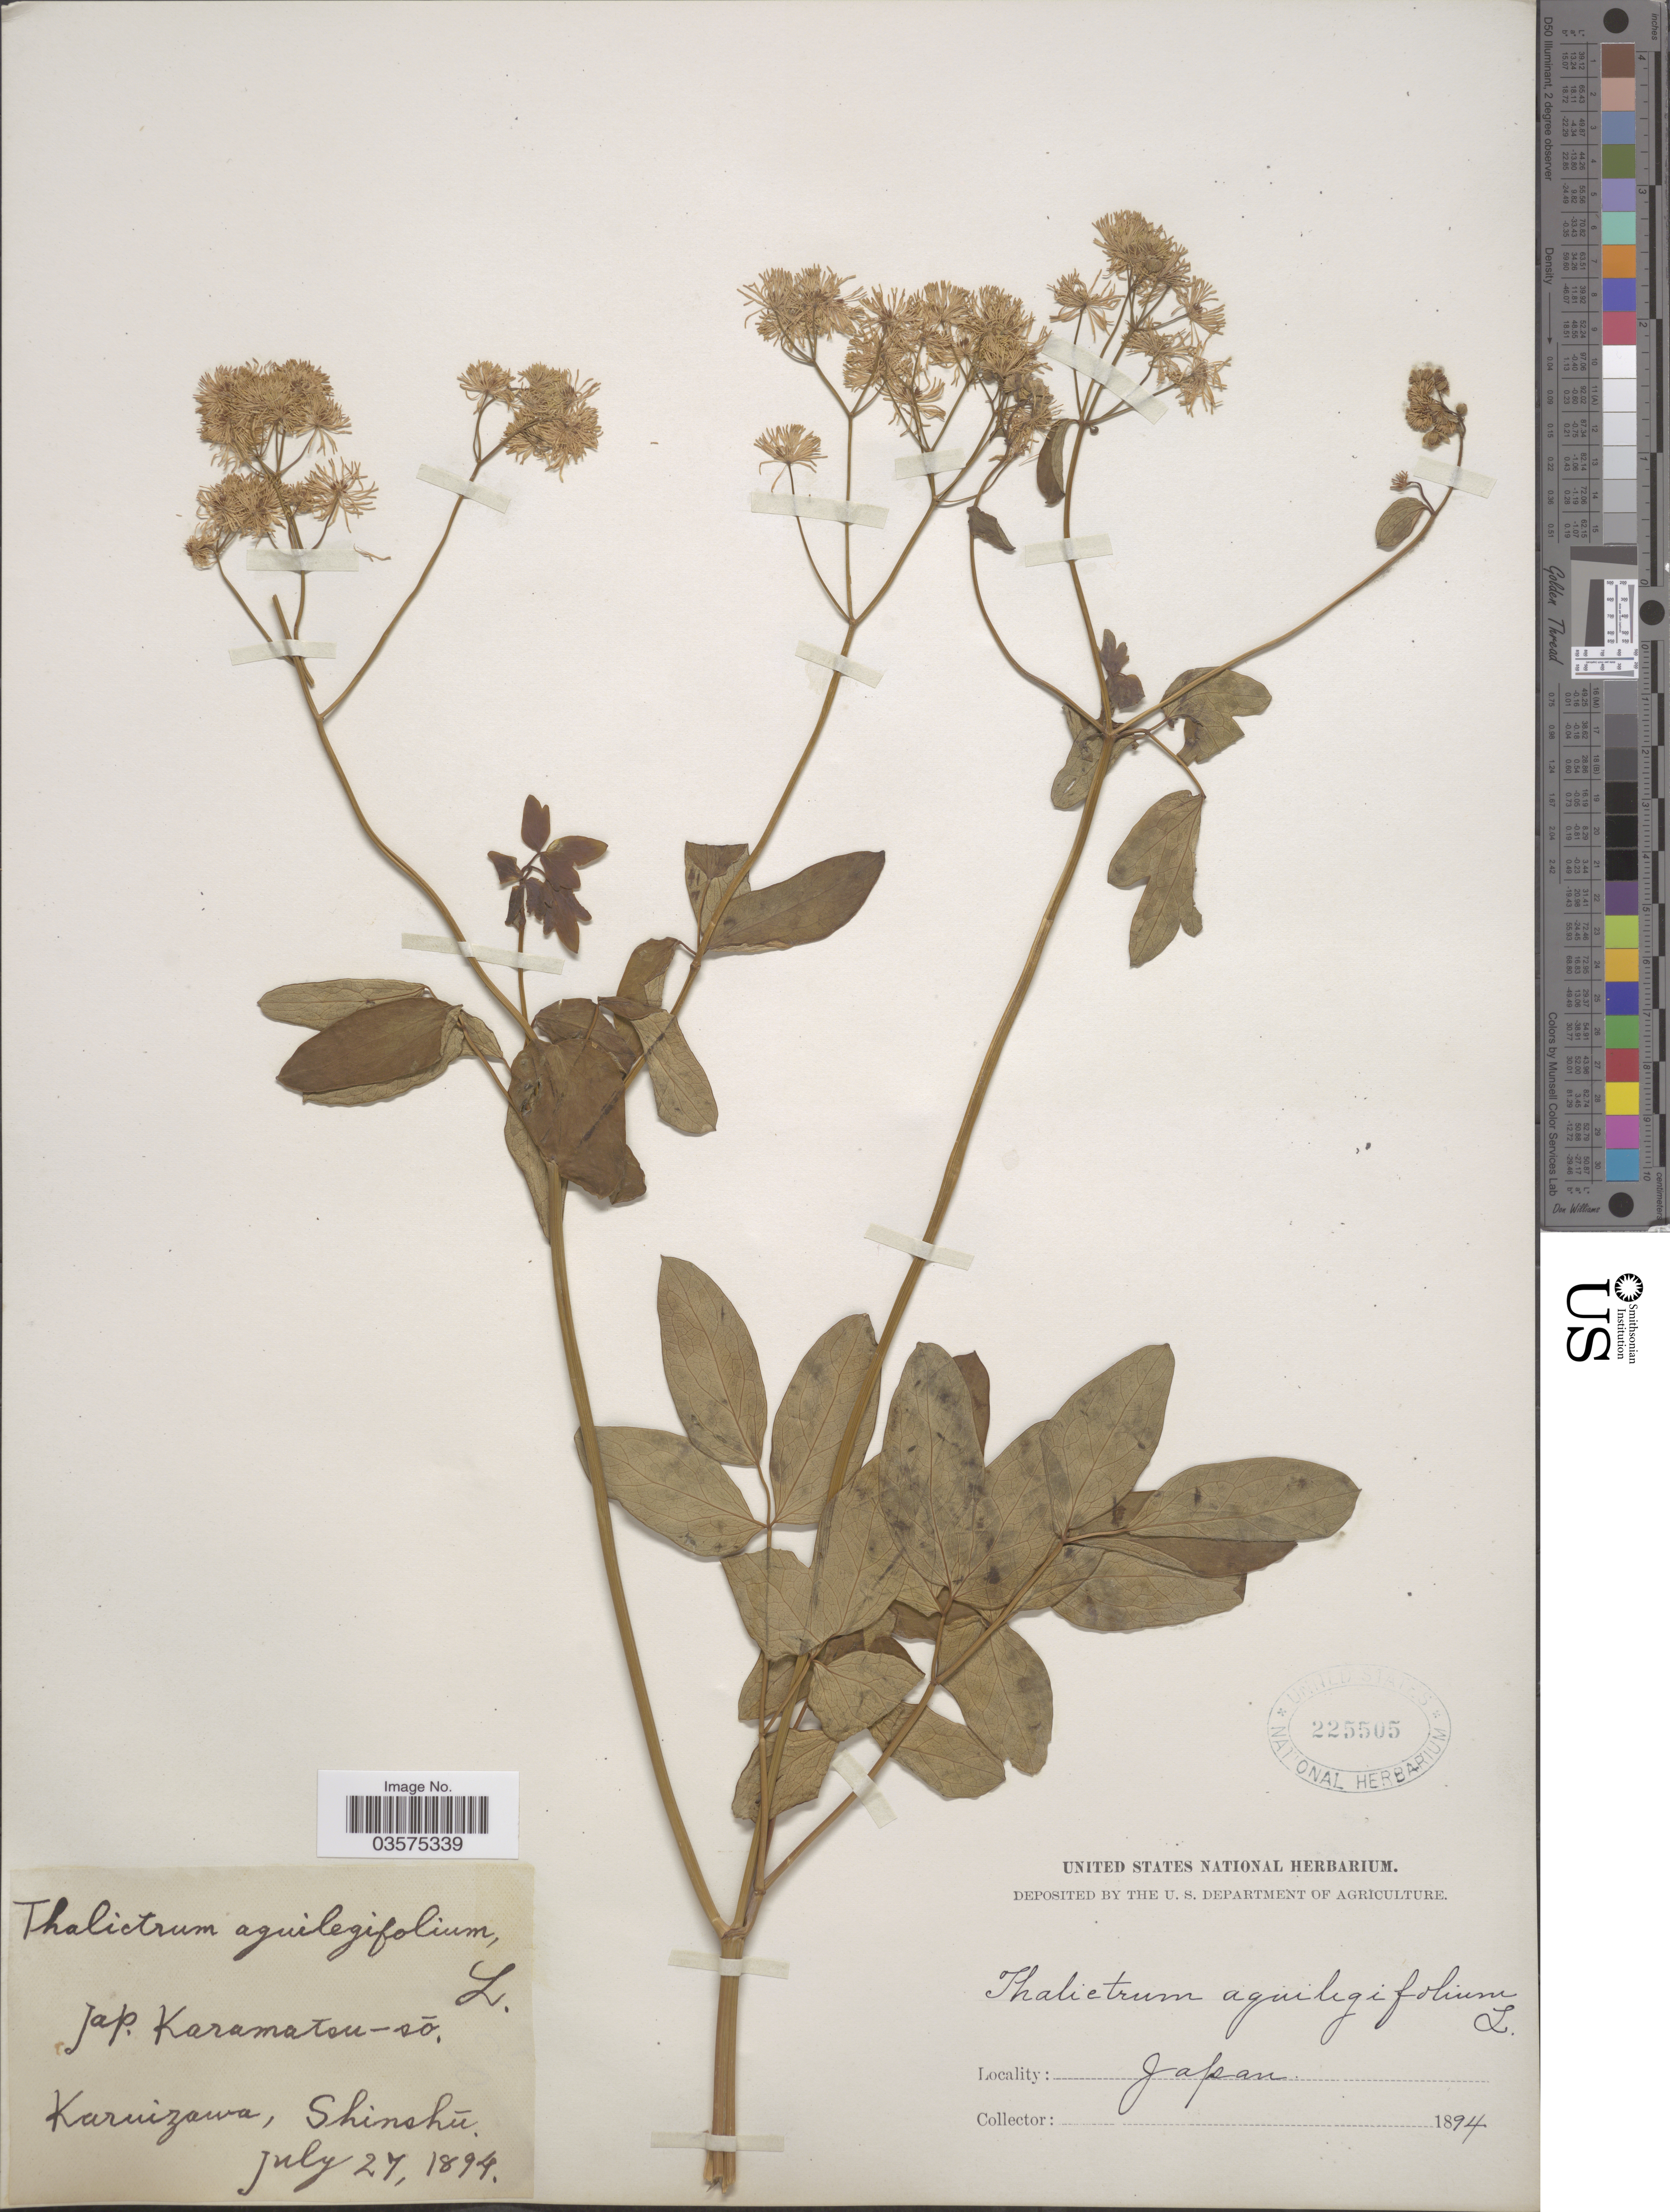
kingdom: Plantae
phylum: Tracheophyta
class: Magnoliopsida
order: Ranunculales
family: Ranunculaceae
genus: Thalictrum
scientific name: Thalictrum aquilegifolium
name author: L.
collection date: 1894-07-27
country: Japan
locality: Karuizawa, Shinshū.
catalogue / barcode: US 225505